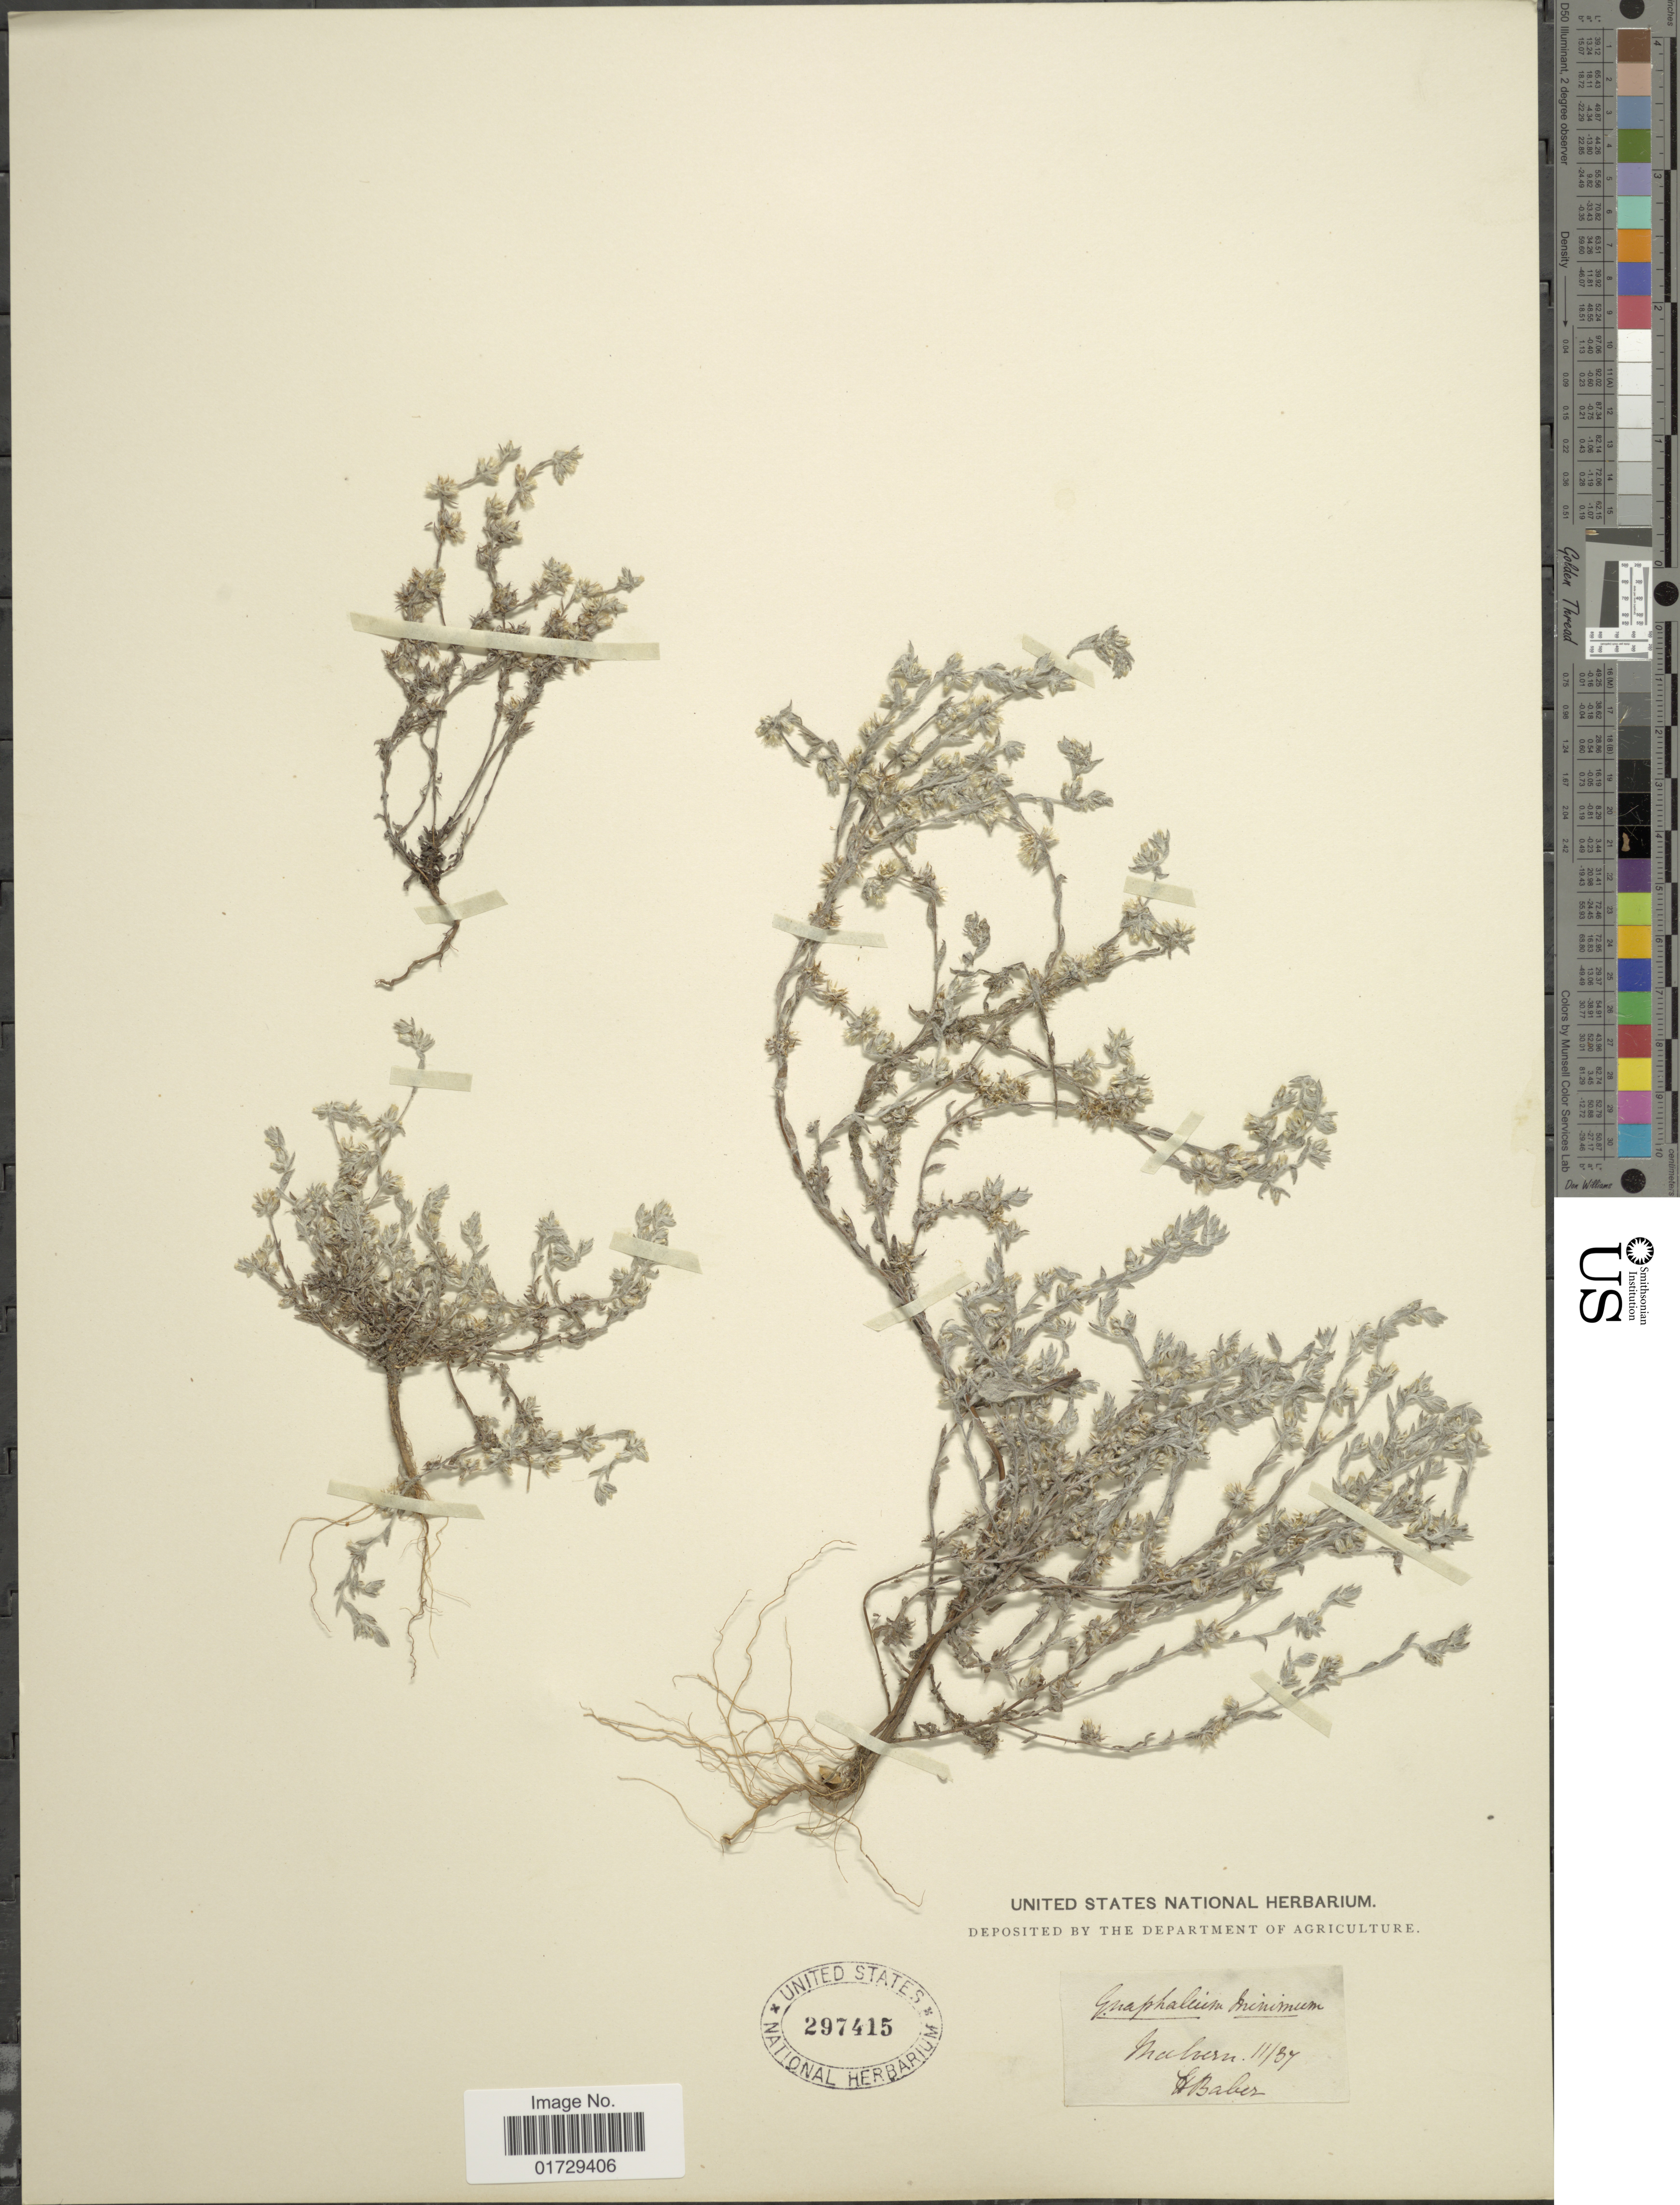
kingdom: Plantae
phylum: Tracheophyta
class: Magnoliopsida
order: Asterales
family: Asteraceae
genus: Filago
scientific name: Filago arvensis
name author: L.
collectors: -. Baber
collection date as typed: Transcribed d/m/y: /11/37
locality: Malvern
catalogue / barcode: US 297415